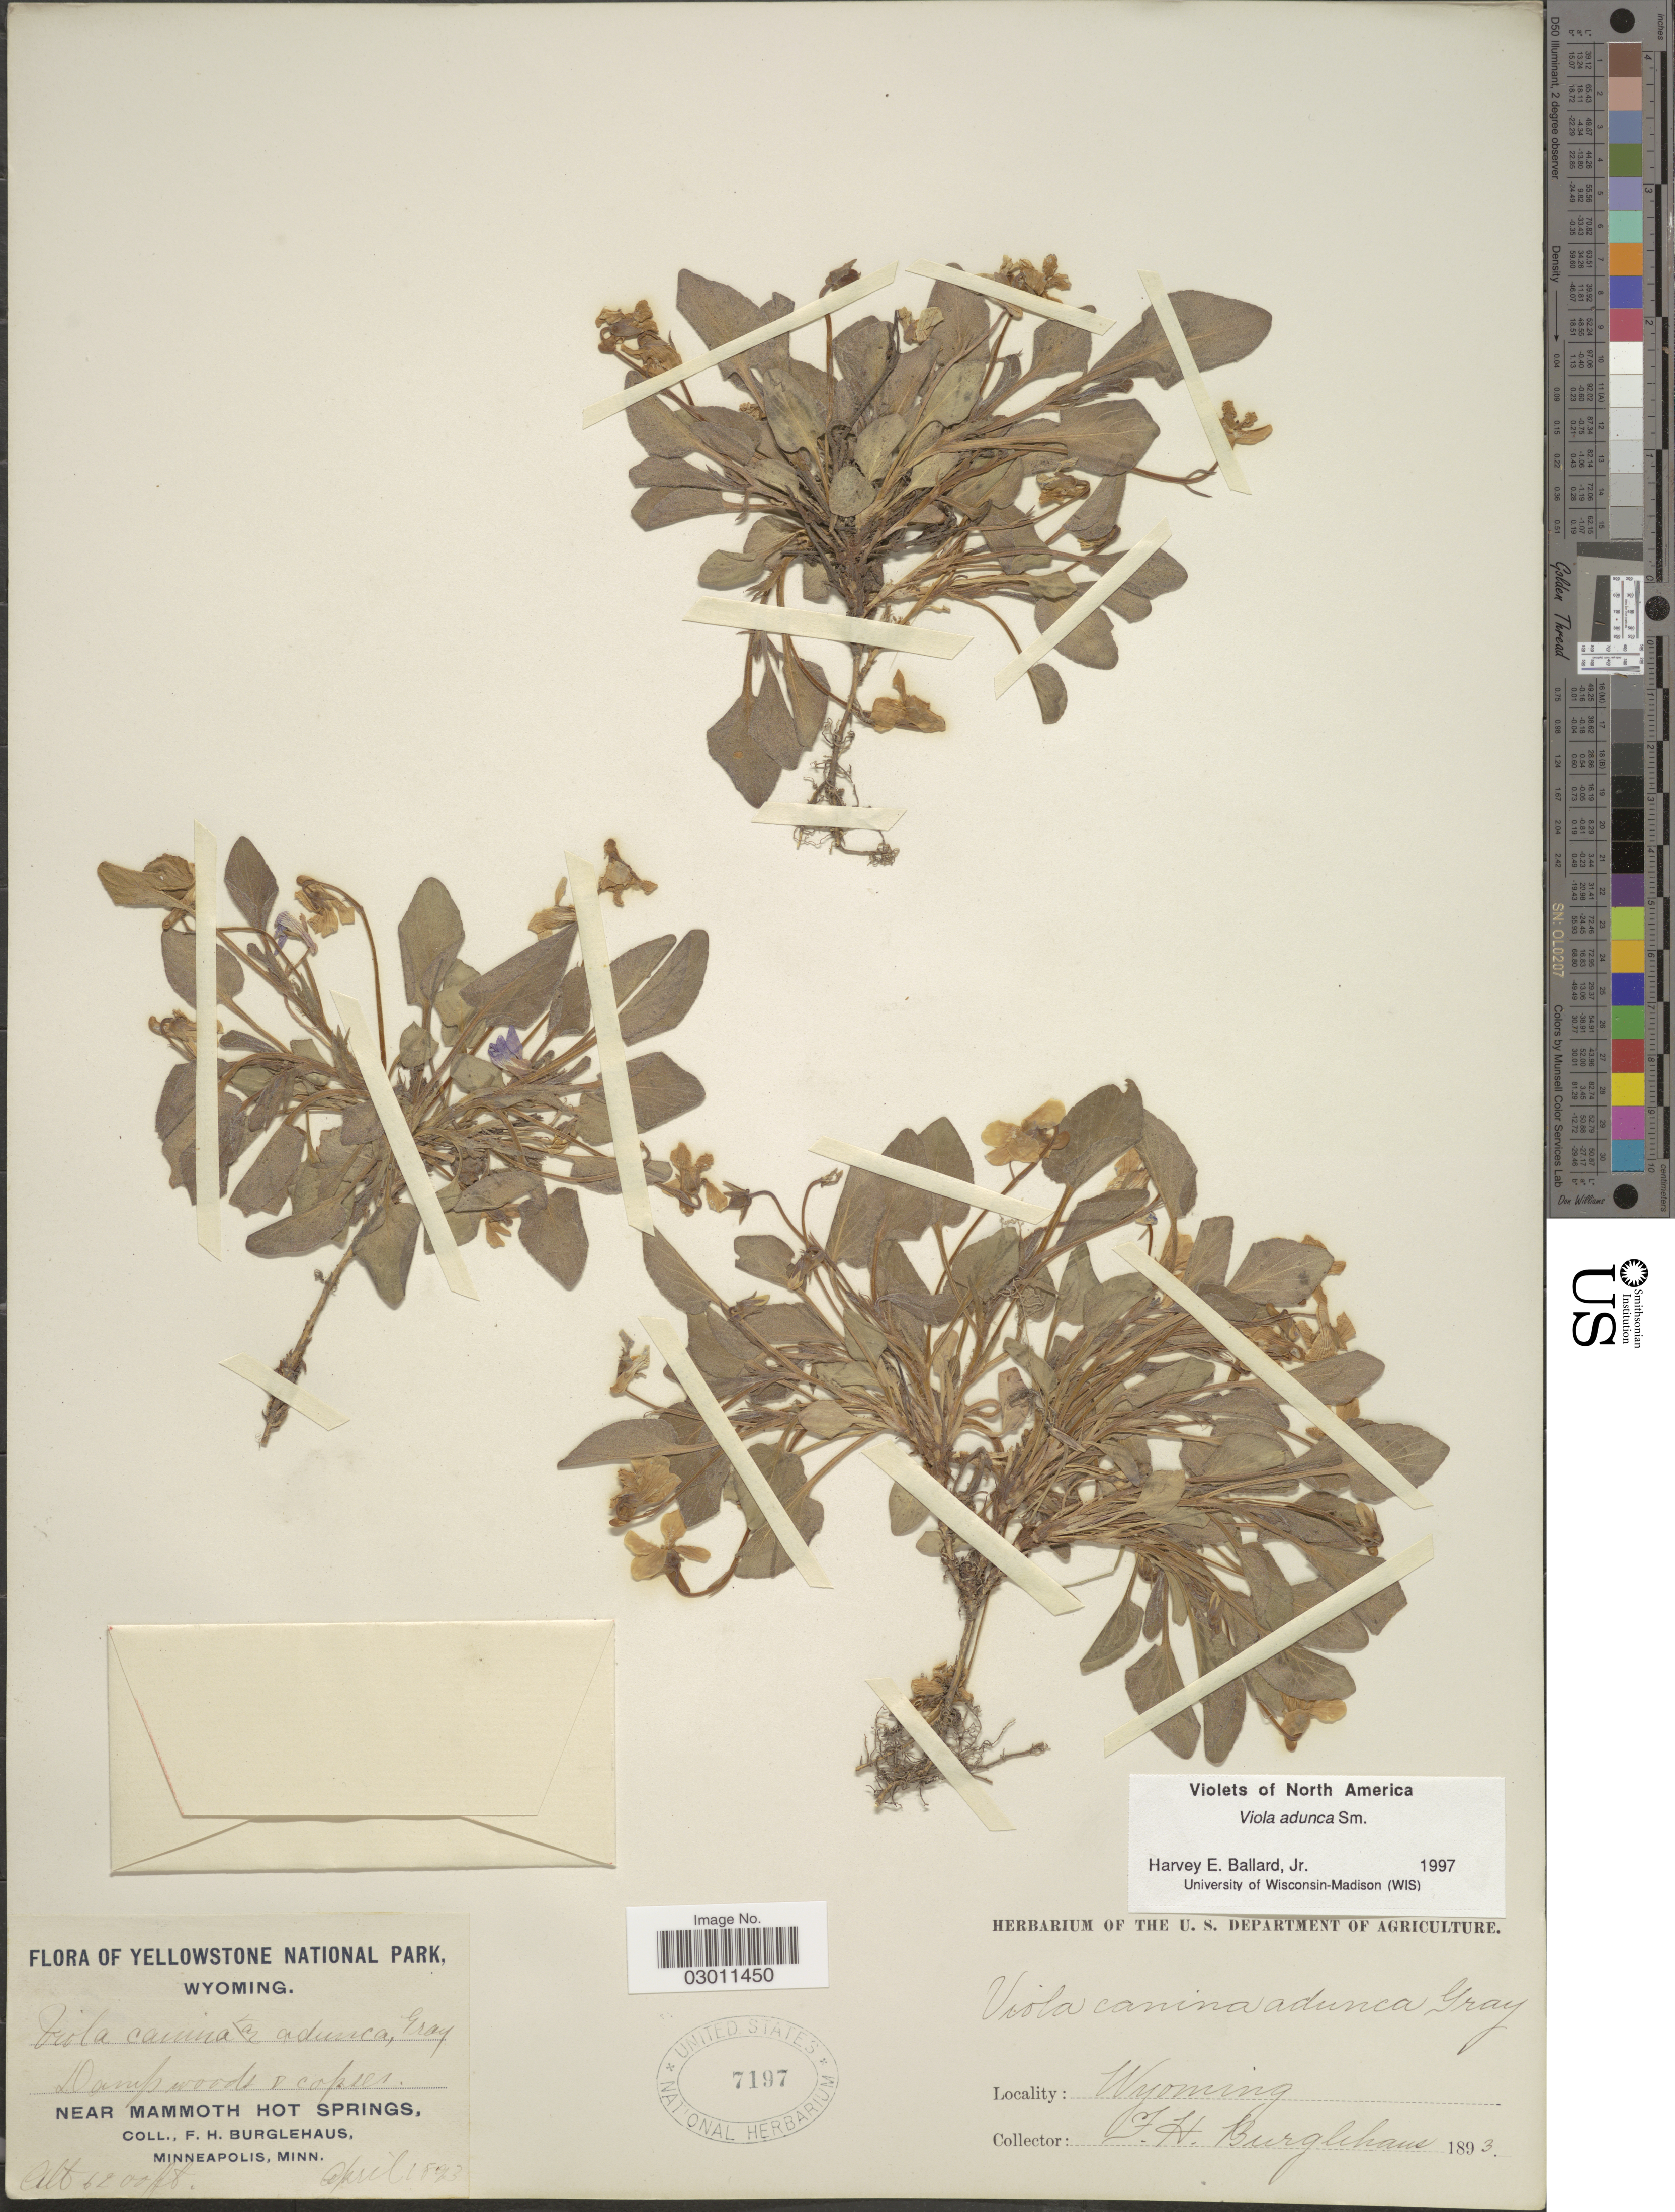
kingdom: Plantae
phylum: Tracheophyta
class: Magnoliopsida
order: Malpighiales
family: Violaceae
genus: Viola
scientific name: Viola adunca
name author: Sm.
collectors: F. Burglehaus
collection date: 1893-04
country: United States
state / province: Wyoming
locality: Yellowstone National Park, Near Mammoth Hot Springs.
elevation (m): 1890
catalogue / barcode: US 7197